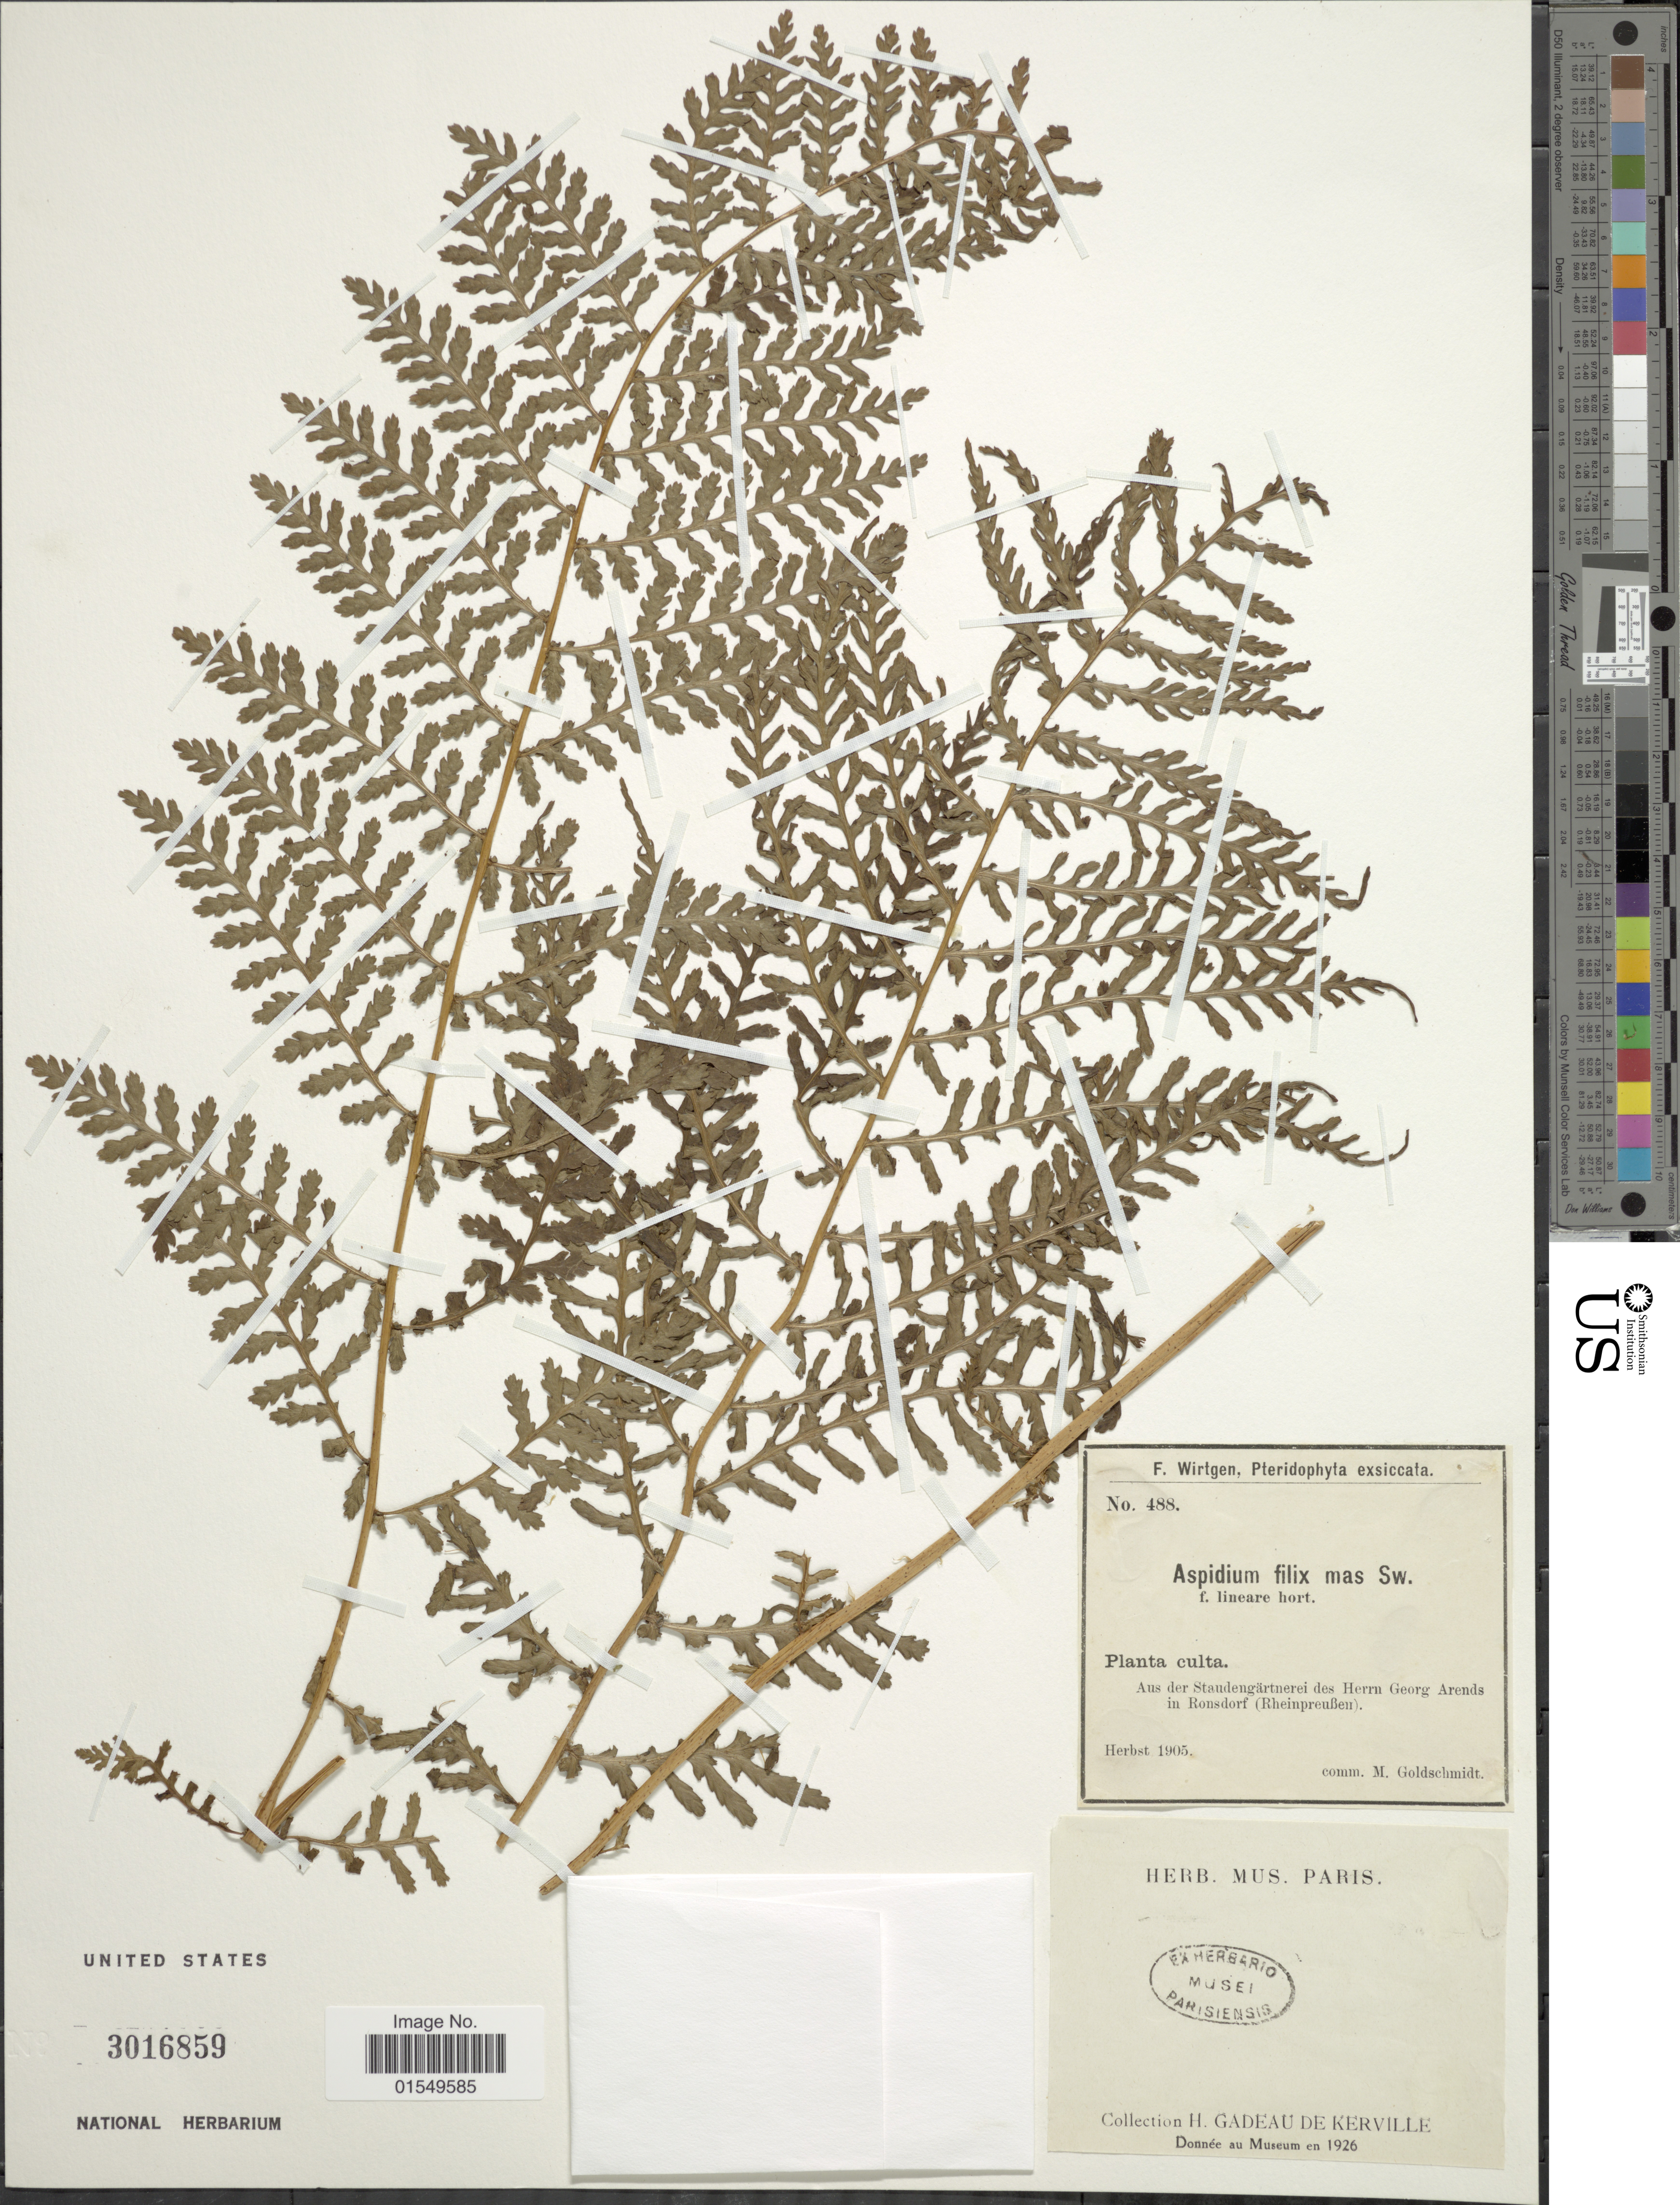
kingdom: Plantae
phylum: Tracheophyta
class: Polypodiopsida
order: Polypodiales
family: Dryopteridaceae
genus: Dryopteris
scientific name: Dryopteris filix-mas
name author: (L.) Schott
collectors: F. Wirtgen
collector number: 488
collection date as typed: Herbst 1905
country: Germany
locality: Aus der Staudengartnerei des Herrn Georg Arends in Ronsdorf (Rheinpreuben)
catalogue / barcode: US 3016859